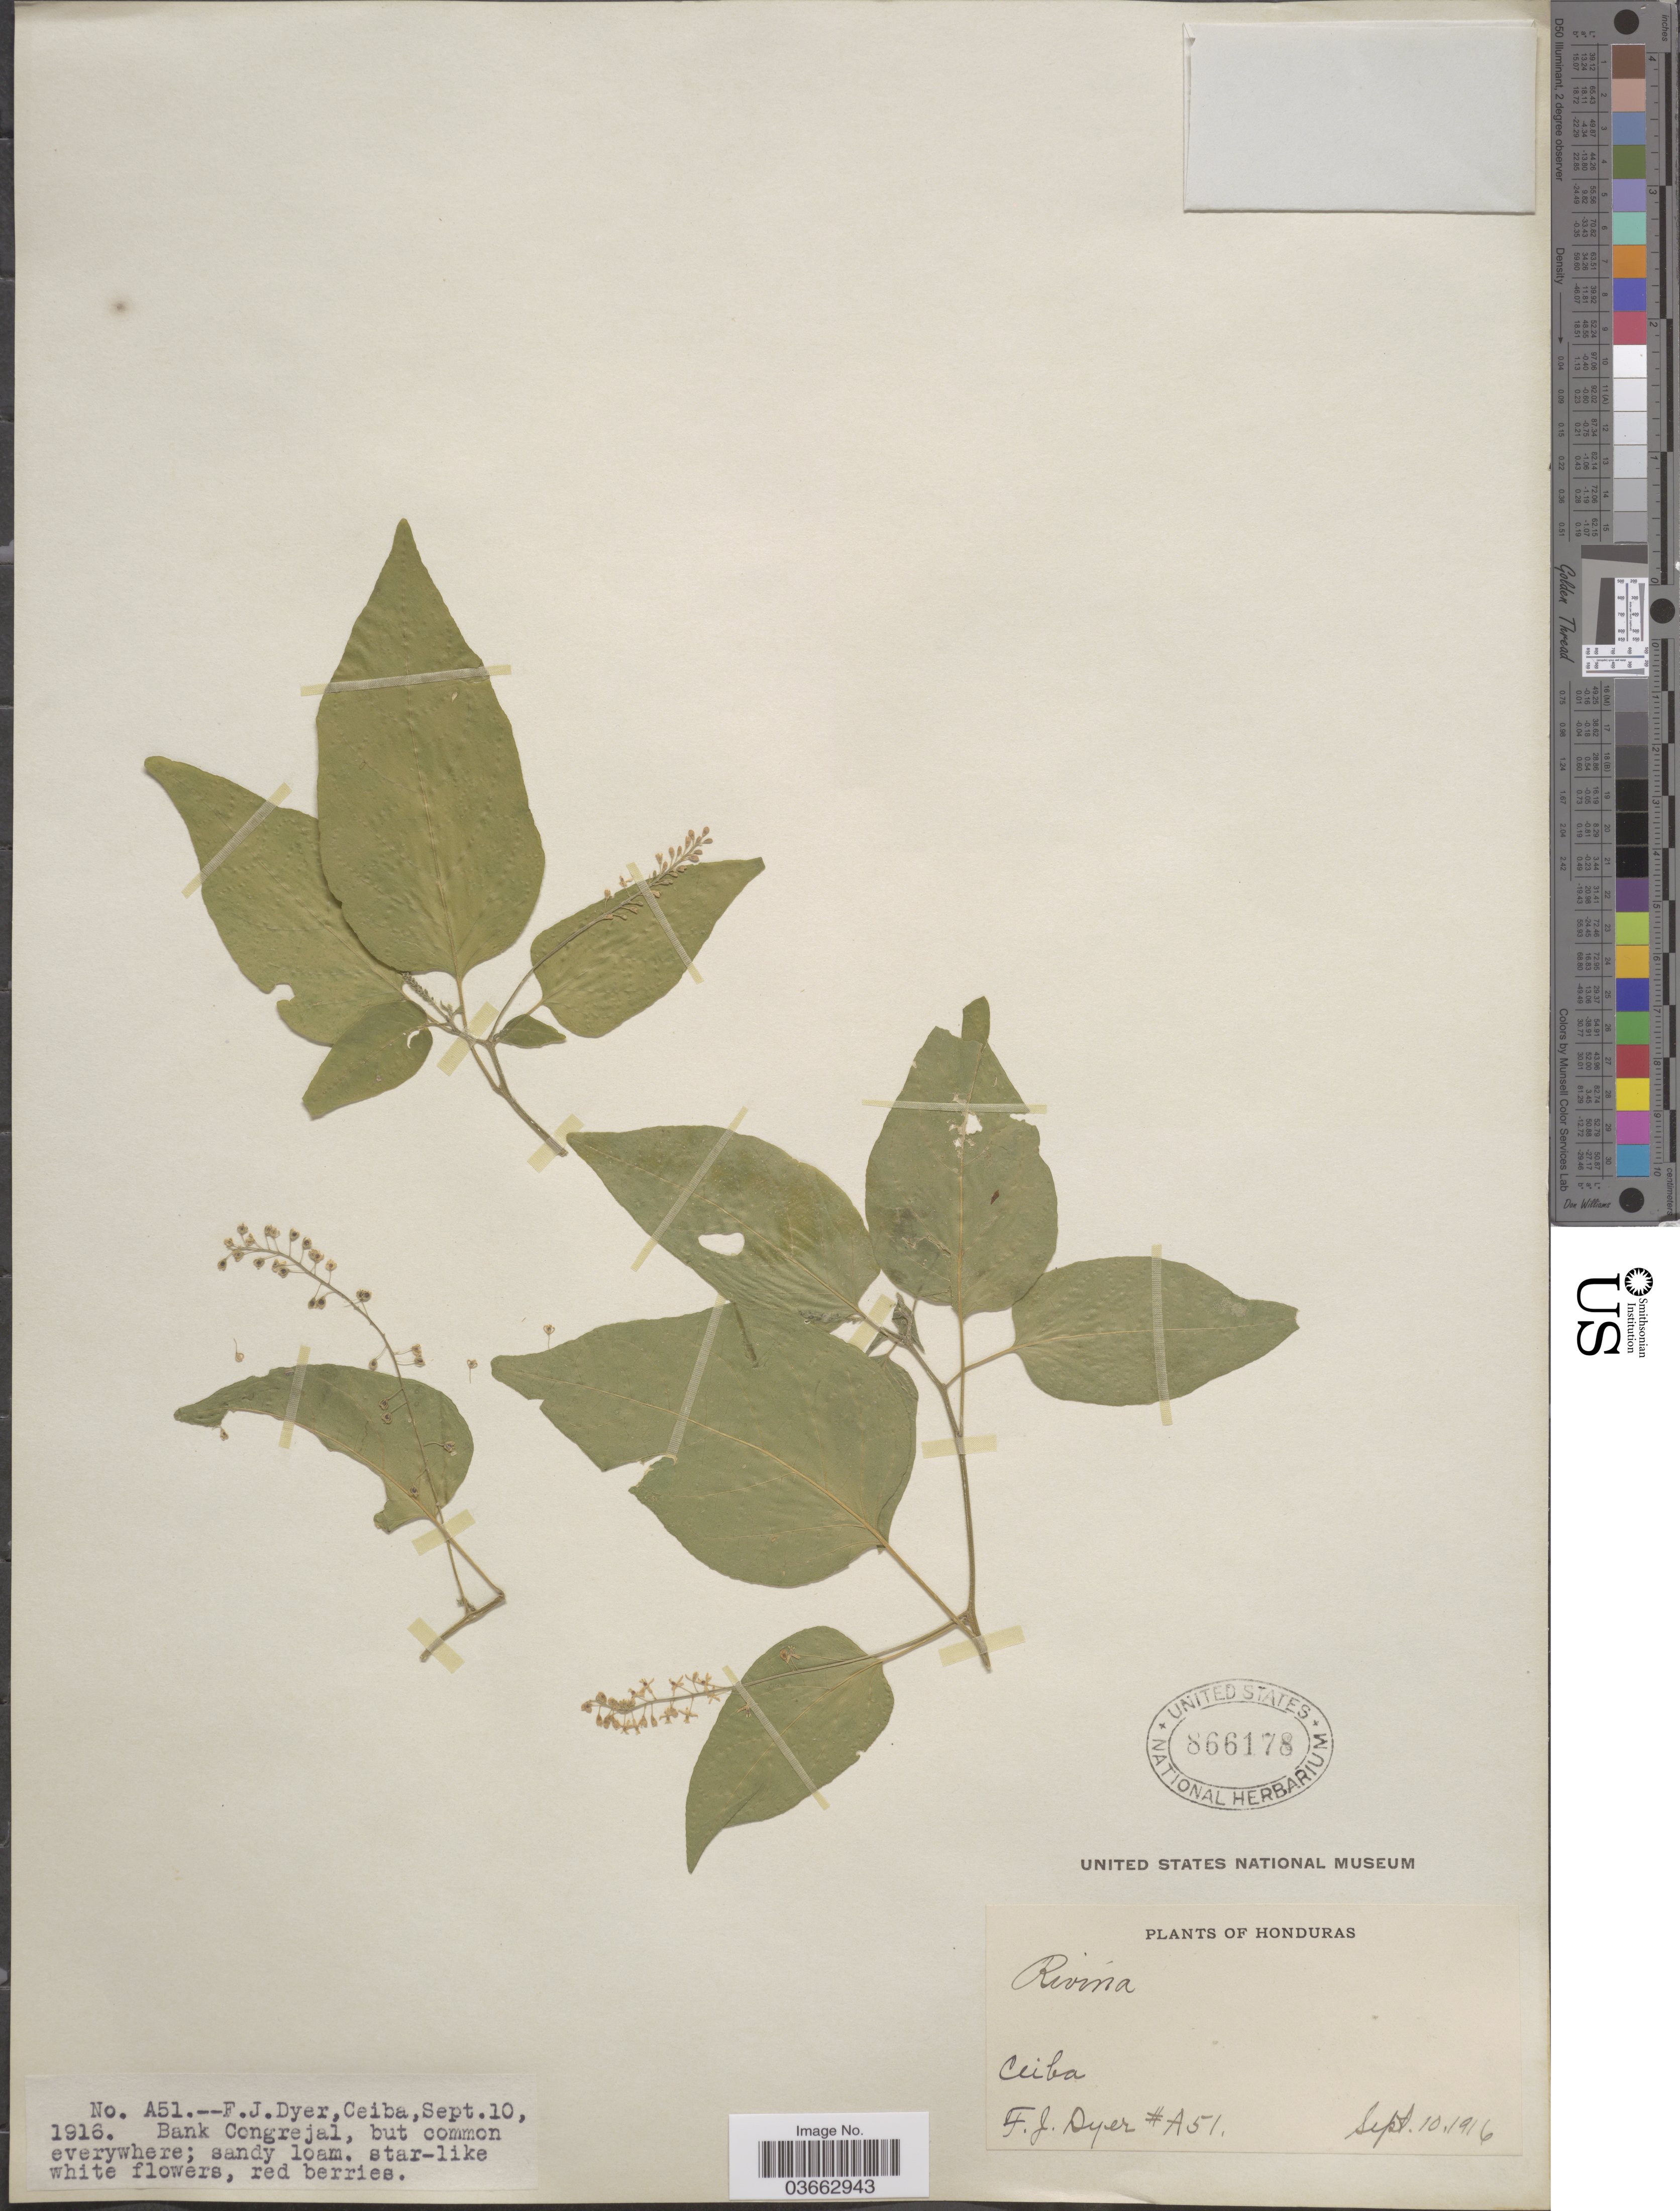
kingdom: Plantae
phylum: Tracheophyta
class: Magnoliopsida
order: Caryophyllales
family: Phytolaccaceae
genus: Rivina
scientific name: Rivina humilis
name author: L.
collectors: F. J. Dyer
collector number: A51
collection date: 1916-09-10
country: Honduras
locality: Ceiba. Bank Congrejal.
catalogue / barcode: US 866178